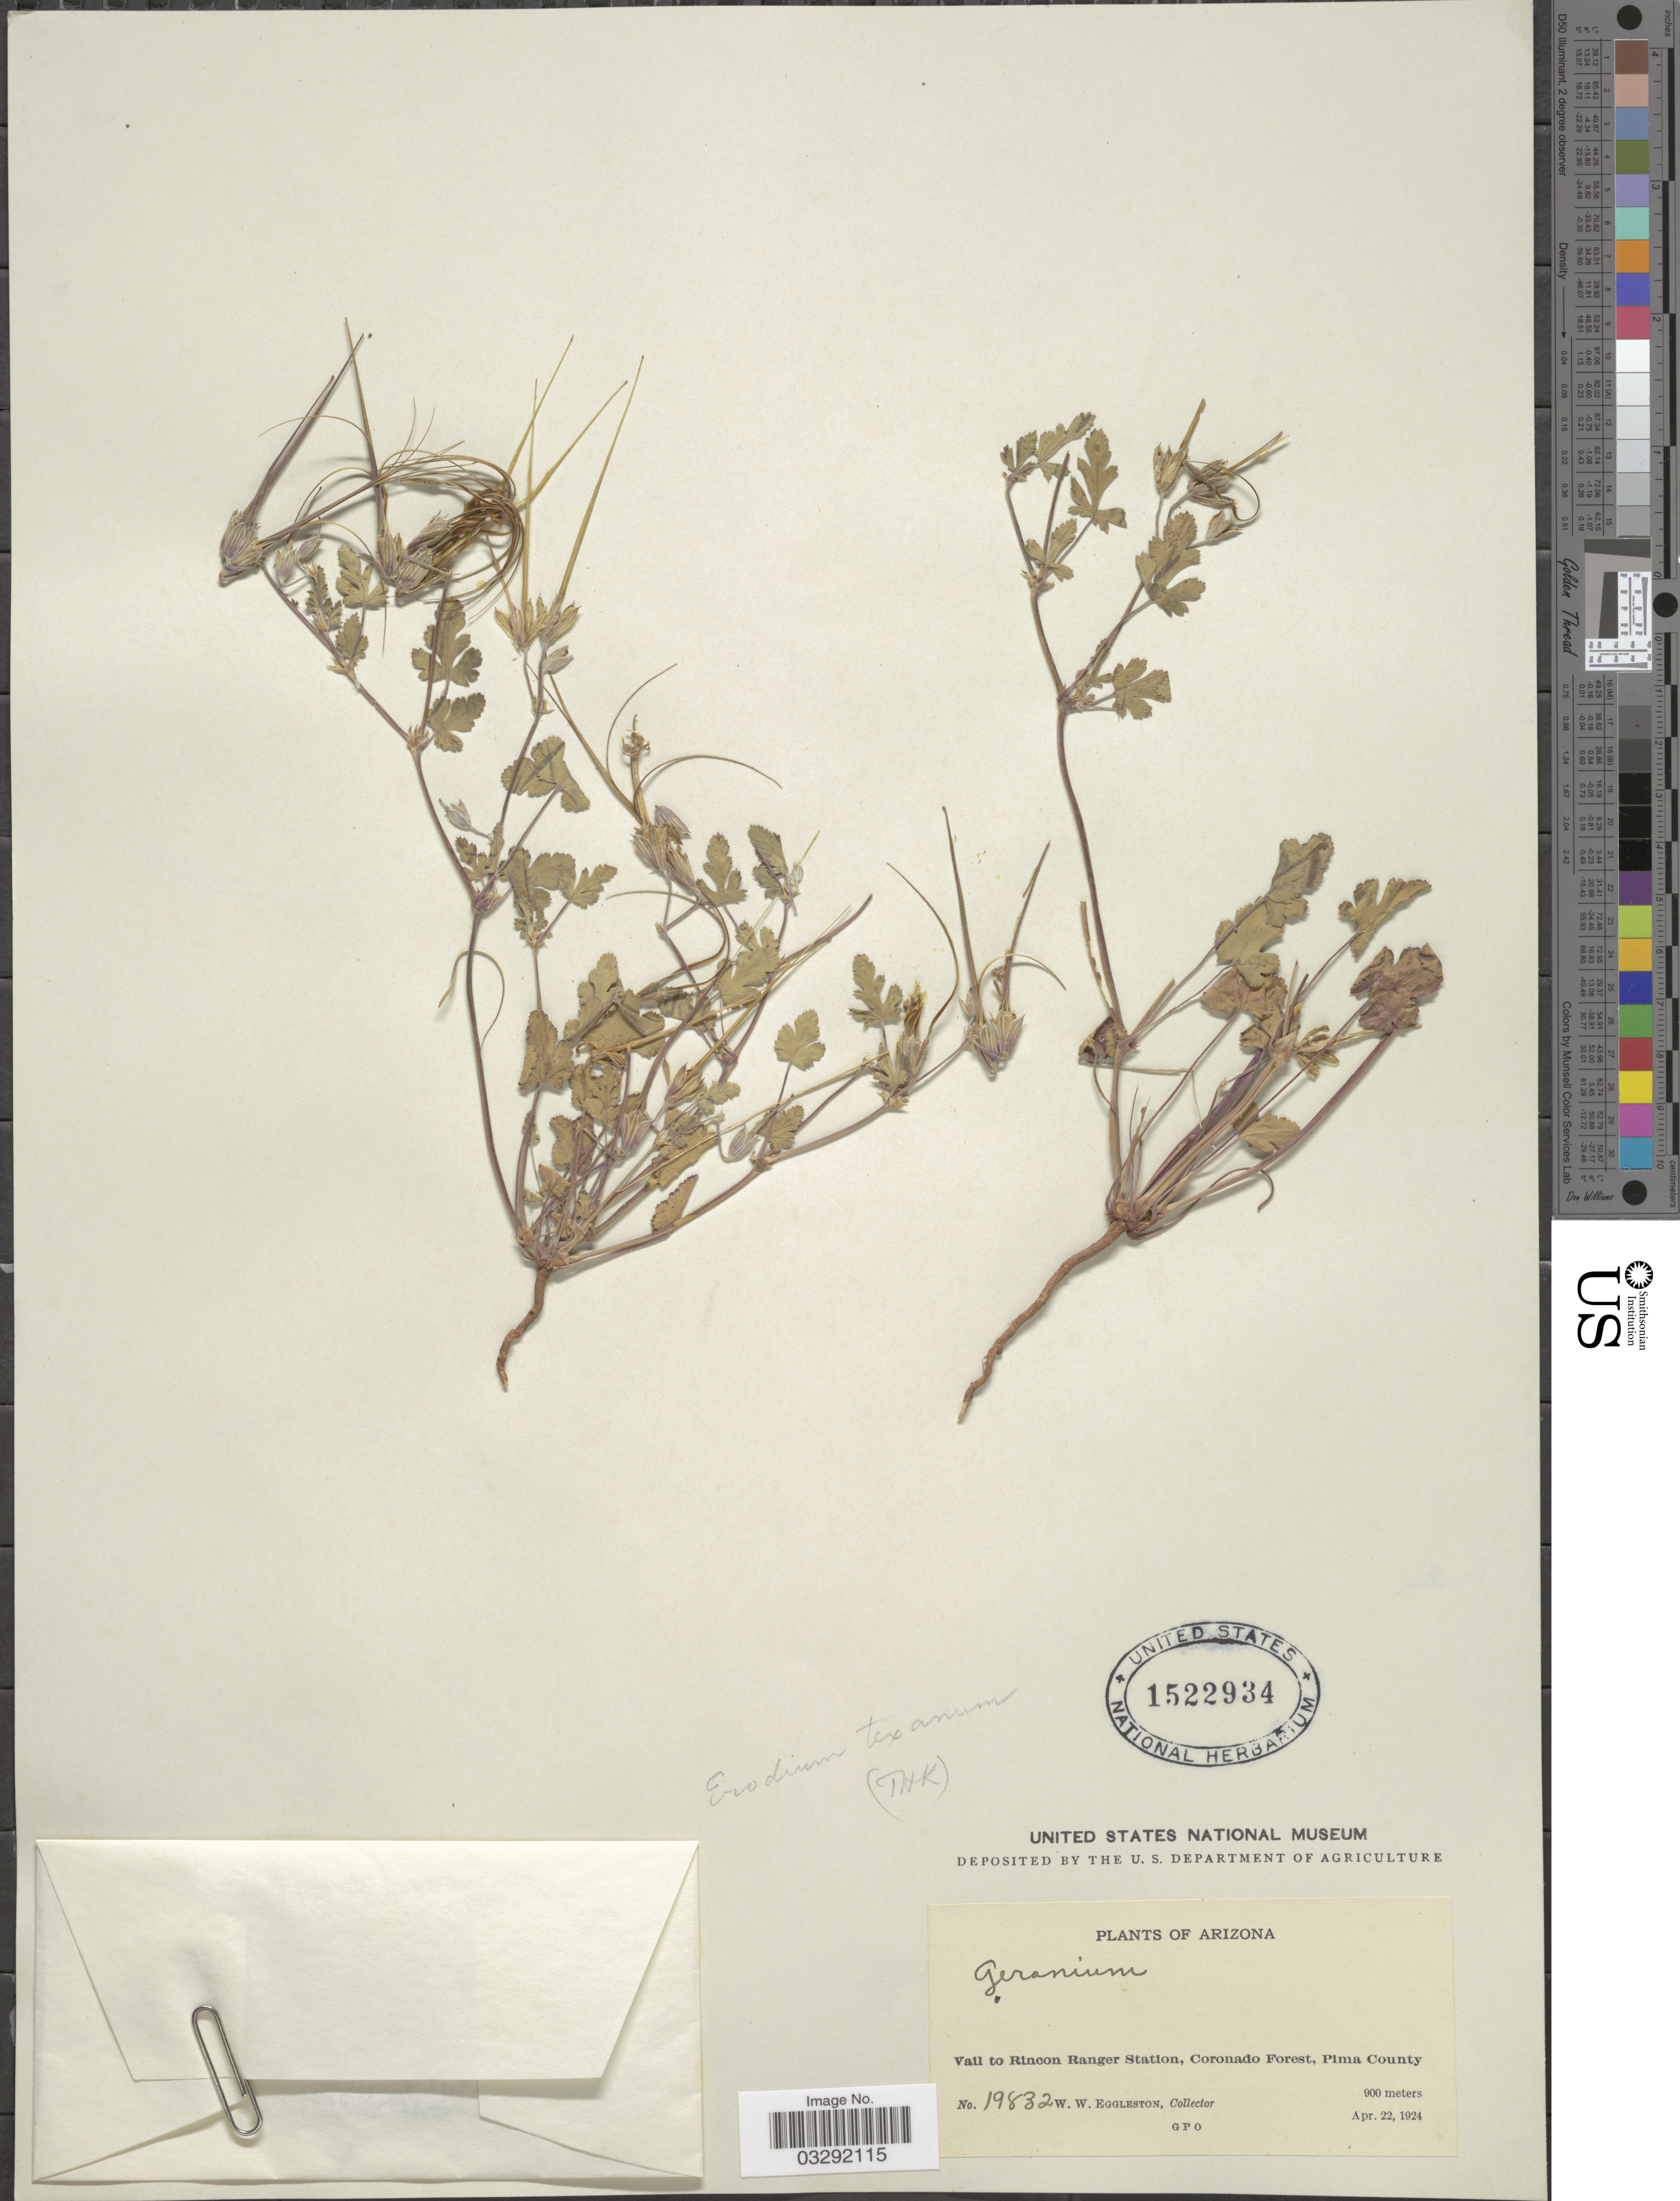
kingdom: Plantae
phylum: Tracheophyta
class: Magnoliopsida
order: Geraniales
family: Geraniaceae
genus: Erodium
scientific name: Erodium texanum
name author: A. Gray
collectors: W. W. Eggleston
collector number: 19832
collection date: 1924-04-22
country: United States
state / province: Arizona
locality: Vail to Rincon Ranger Station, Coronado Forest, Pima County.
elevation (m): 900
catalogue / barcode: US 1522934